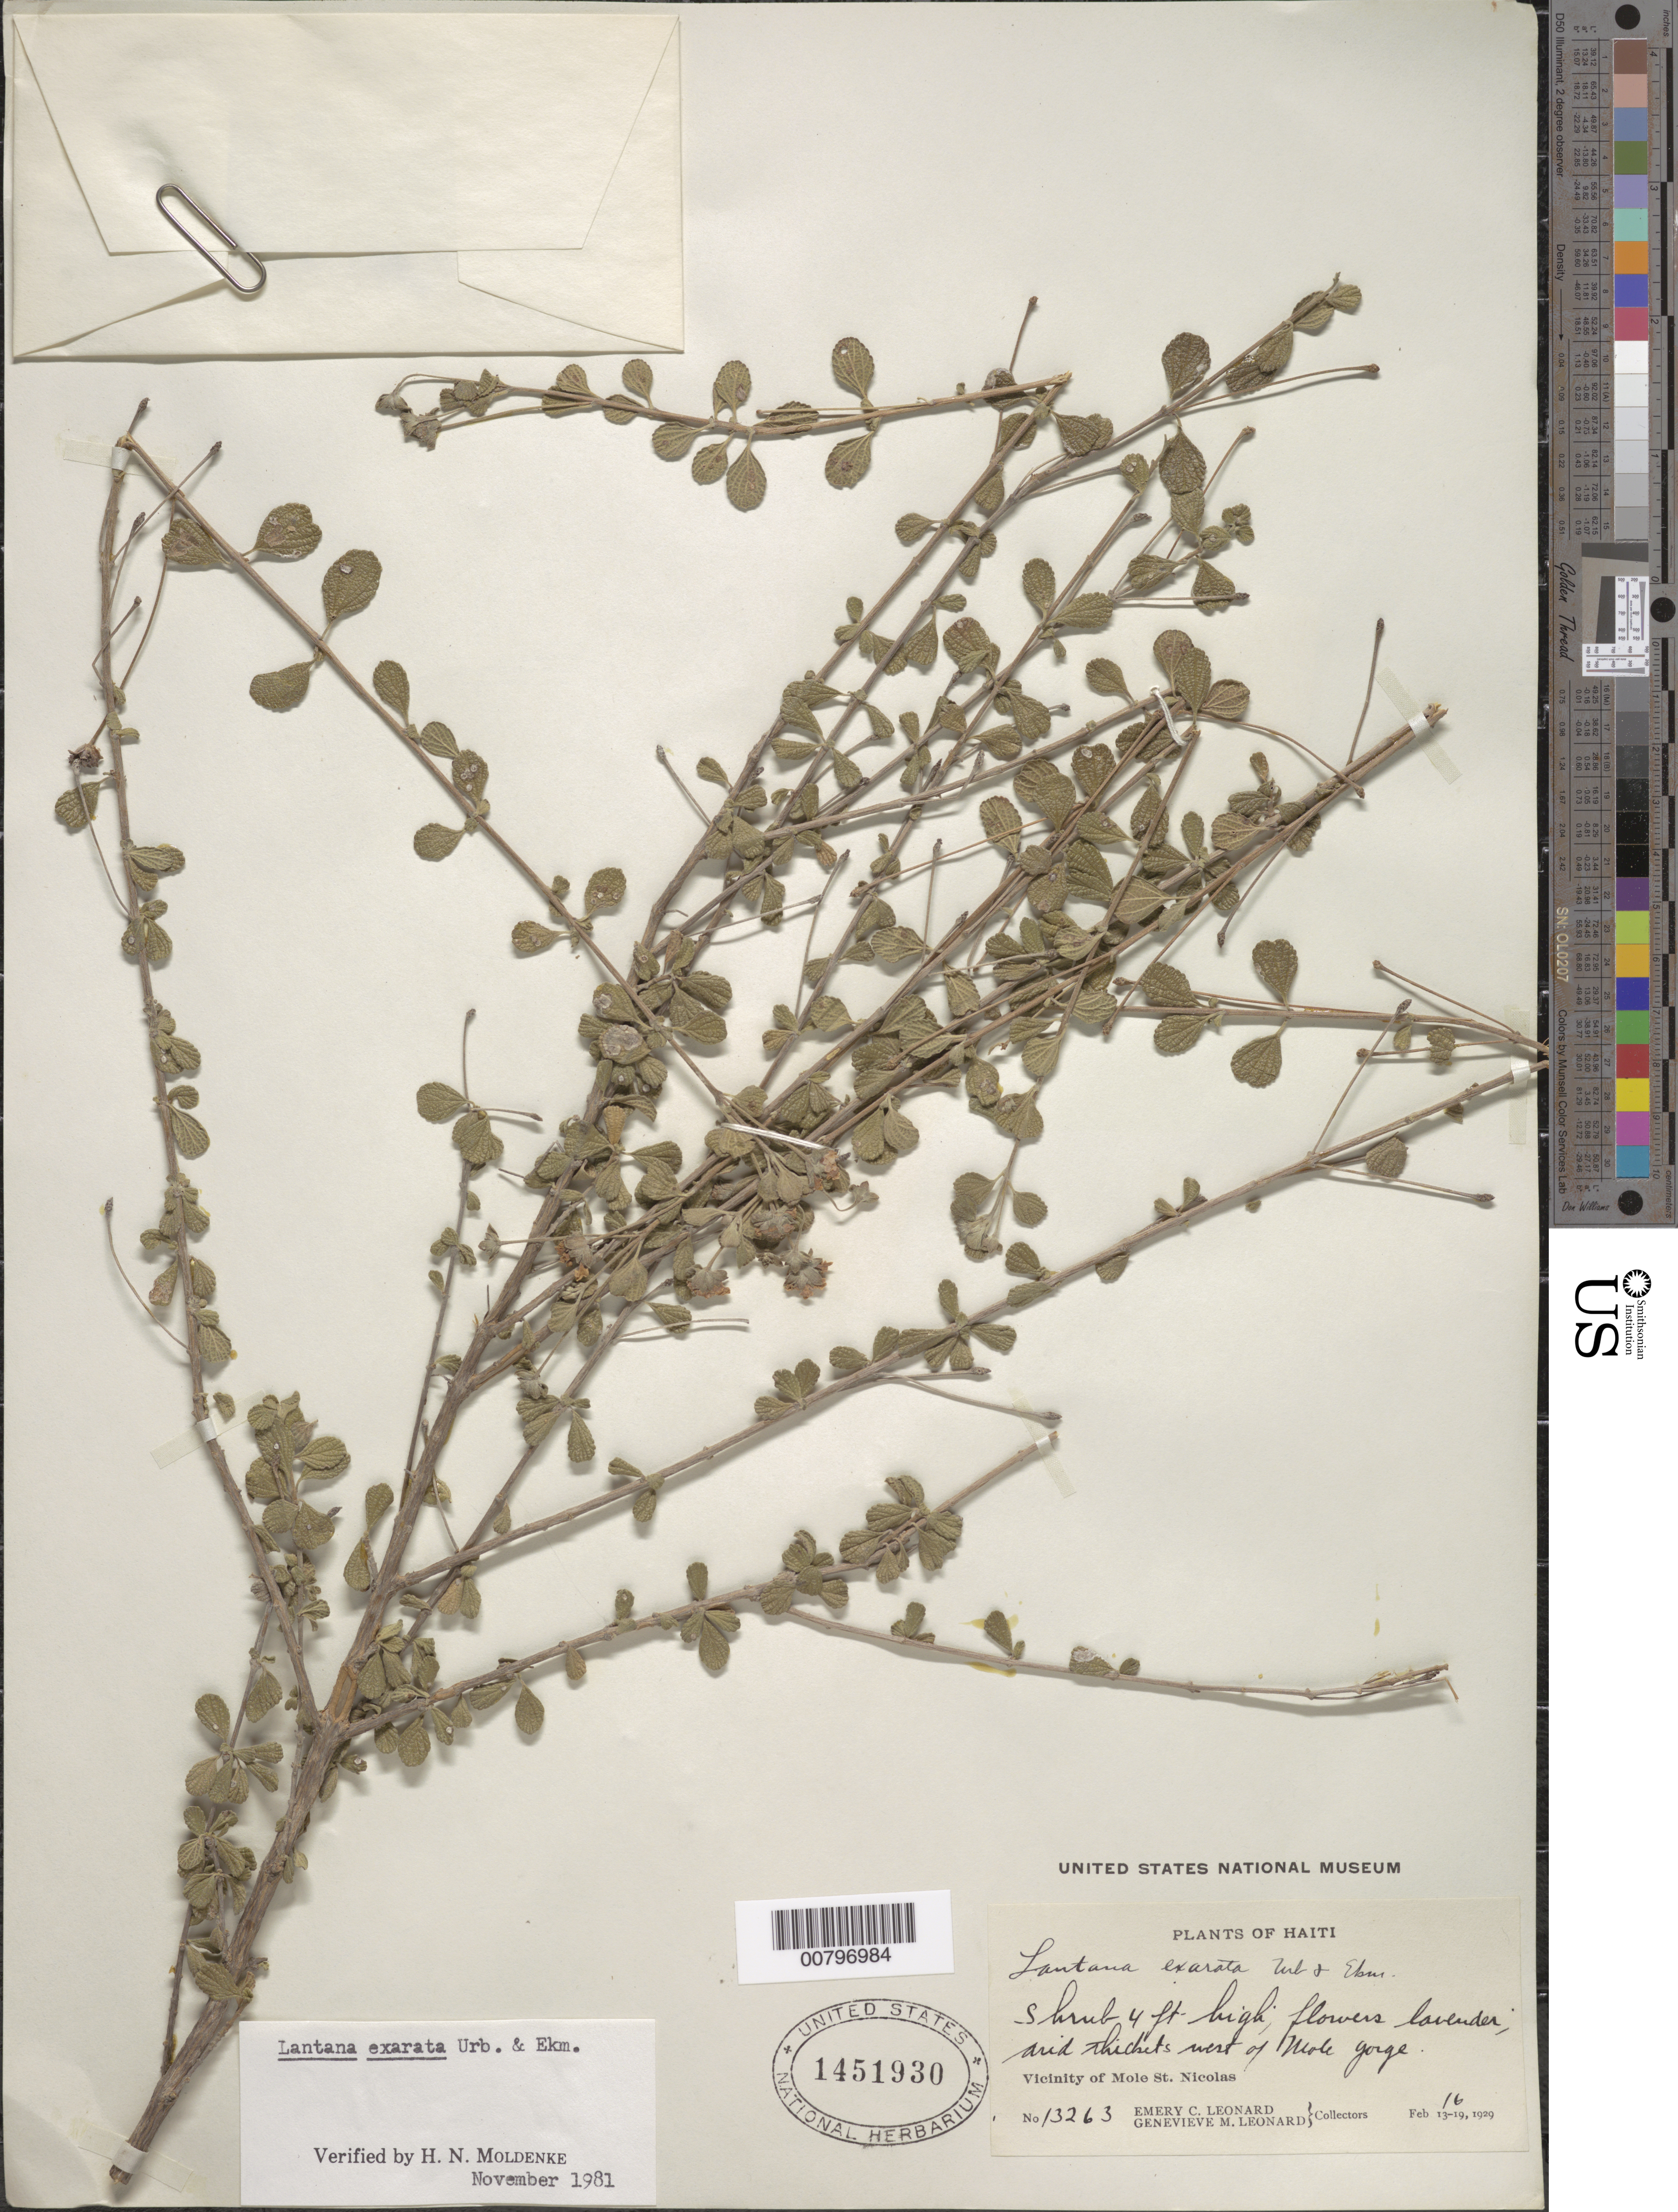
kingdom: Plantae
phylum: Tracheophyta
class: Magnoliopsida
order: Lamiales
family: Verbenaceae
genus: Lantana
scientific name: Lantana exarata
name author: Urb. & Ekman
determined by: Moldenke, H. N.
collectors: E. C. Leonard & G. M. Leonard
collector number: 13263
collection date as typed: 16 Feb 1929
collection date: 1929-02-16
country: Haiti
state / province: Nord-Ouest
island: Hispaniola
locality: Vicinity of Mole St. Nicolas, W of Mole Gorge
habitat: Arid thickets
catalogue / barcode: US 1451930